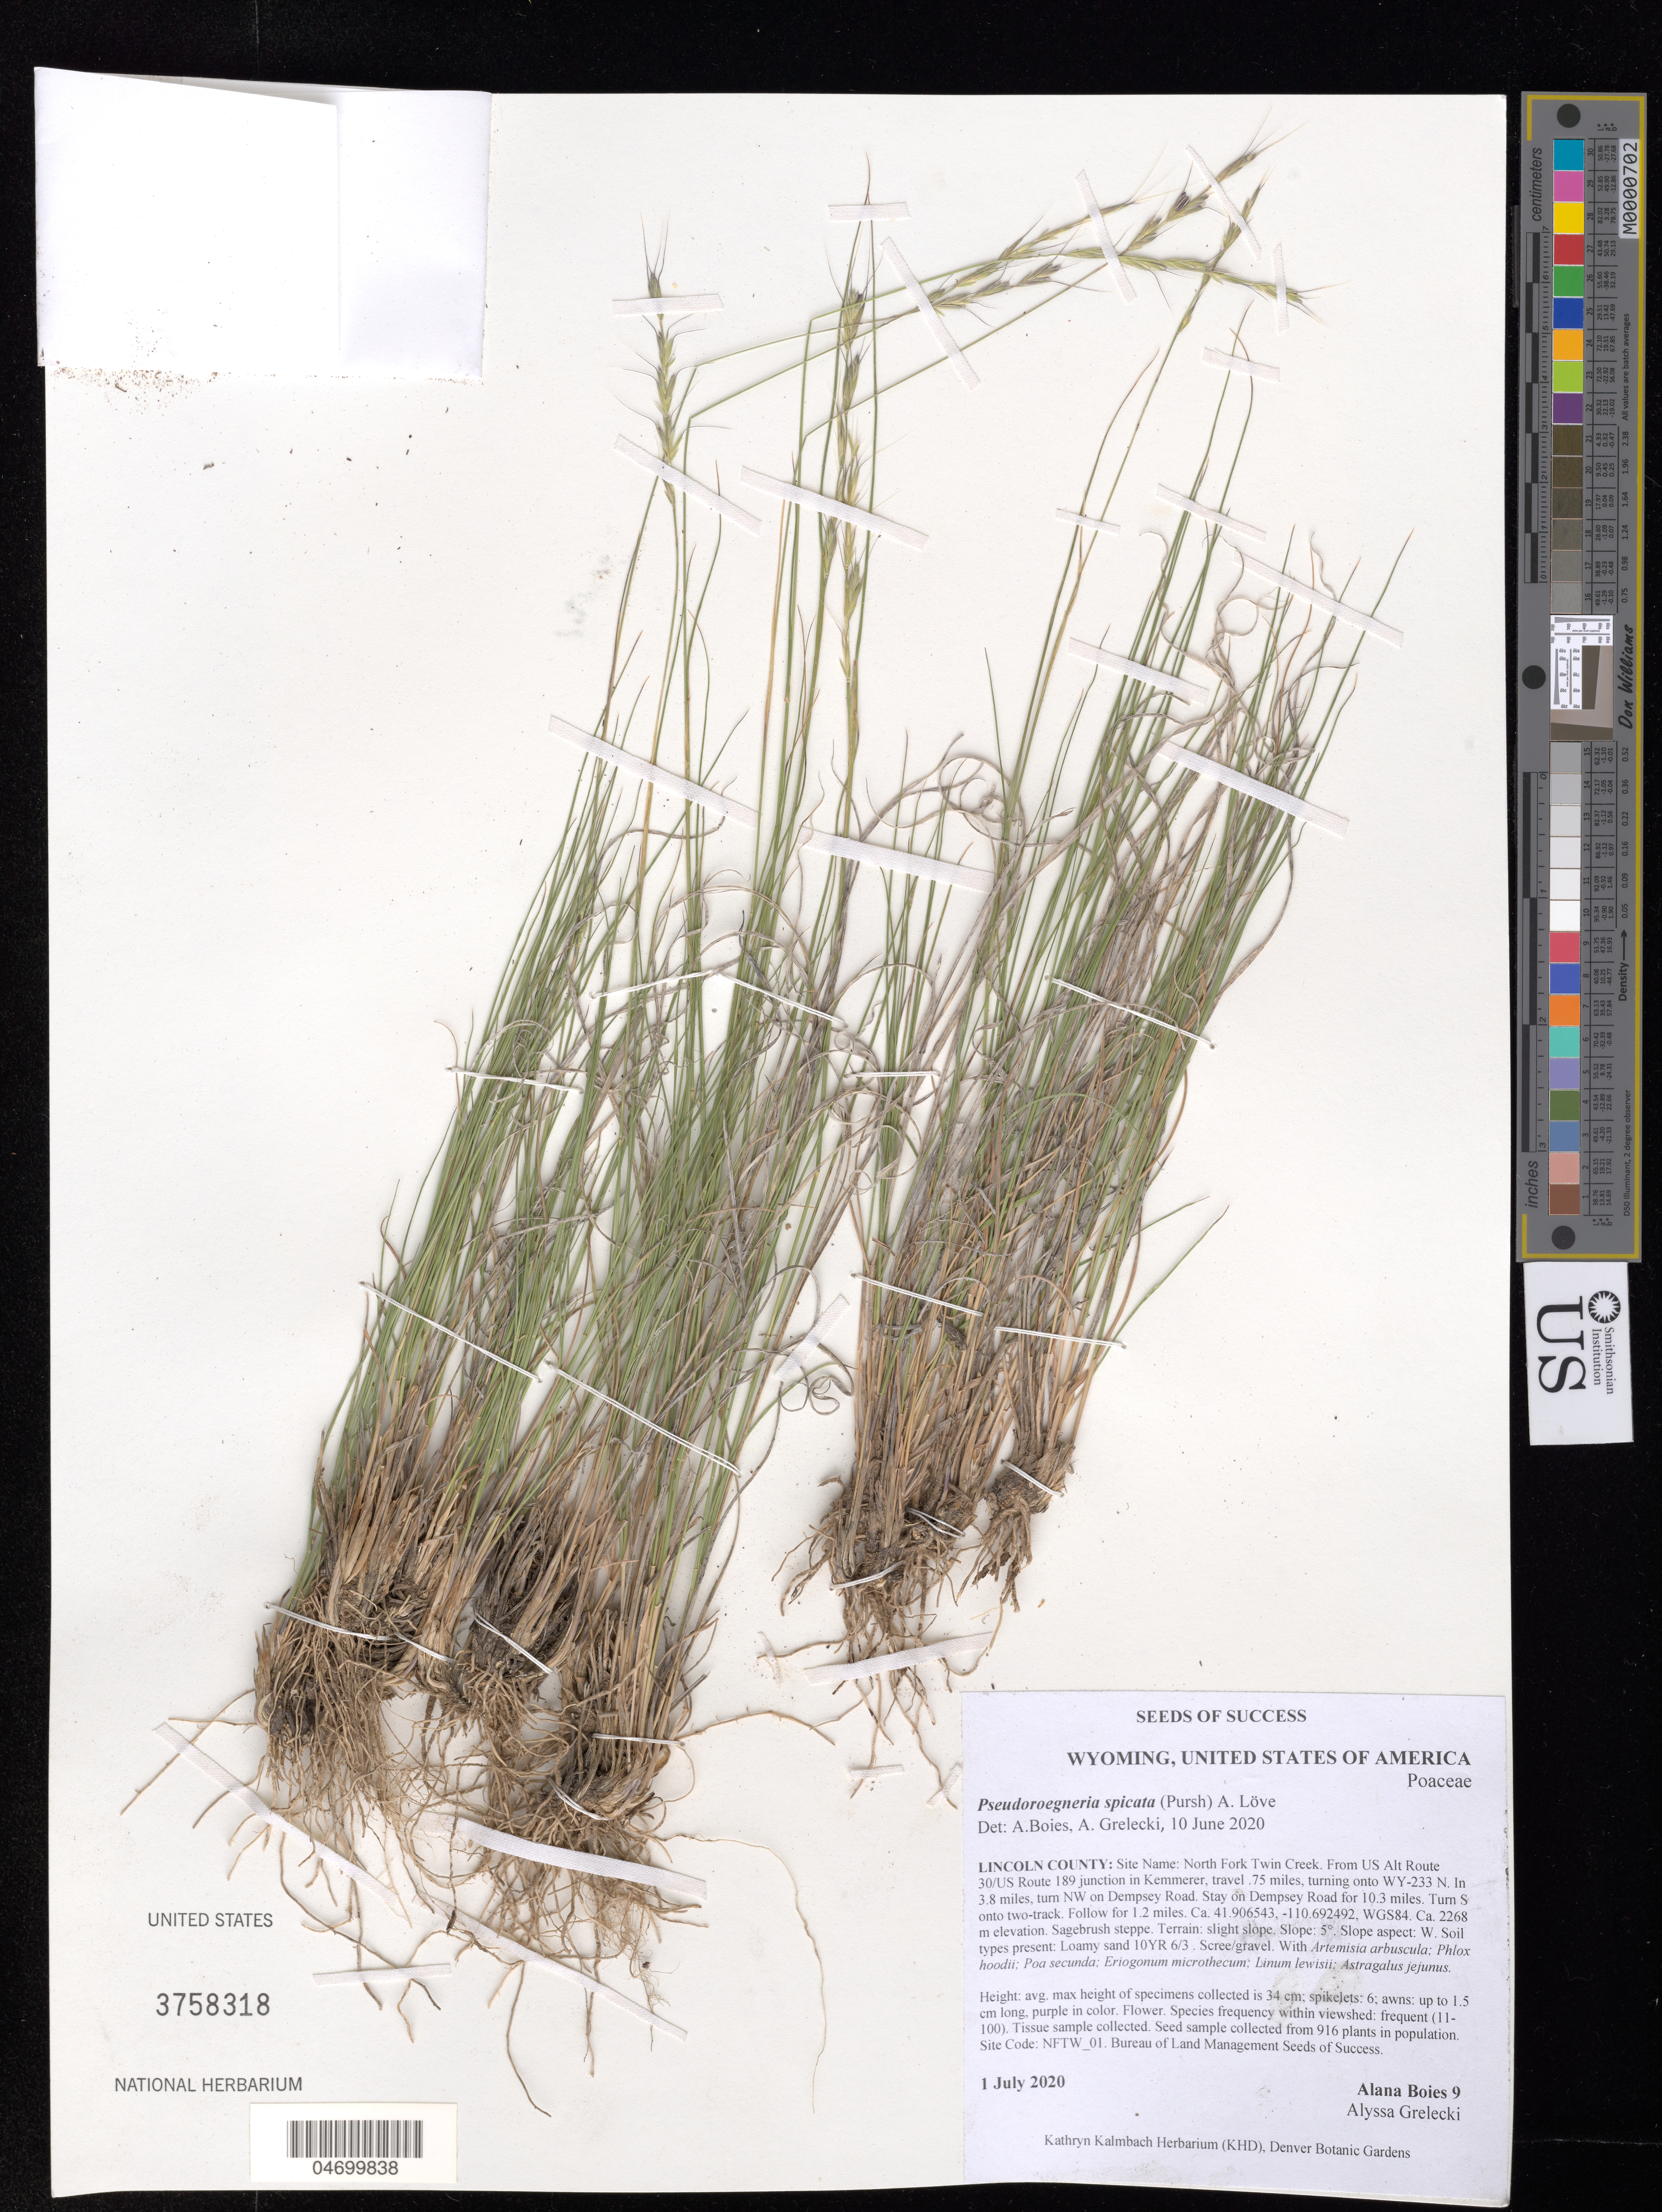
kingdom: Plantae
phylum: Tracheophyta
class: Liliopsida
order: Poales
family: Poaceae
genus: Pseudoroegneria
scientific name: Pseudoroegneria spicata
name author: (Pursh) Á. Löve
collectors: A. Boies & A. Grelecki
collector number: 9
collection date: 2020-07-01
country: United States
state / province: Wyoming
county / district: Lincoln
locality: North Fork Twin Creek.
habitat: Sagebrush steppe. Loamy sand soil. With Artemisia arbuscula, Phlox hoodii, Poa secunda, etc.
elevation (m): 2268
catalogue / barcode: US 3758318